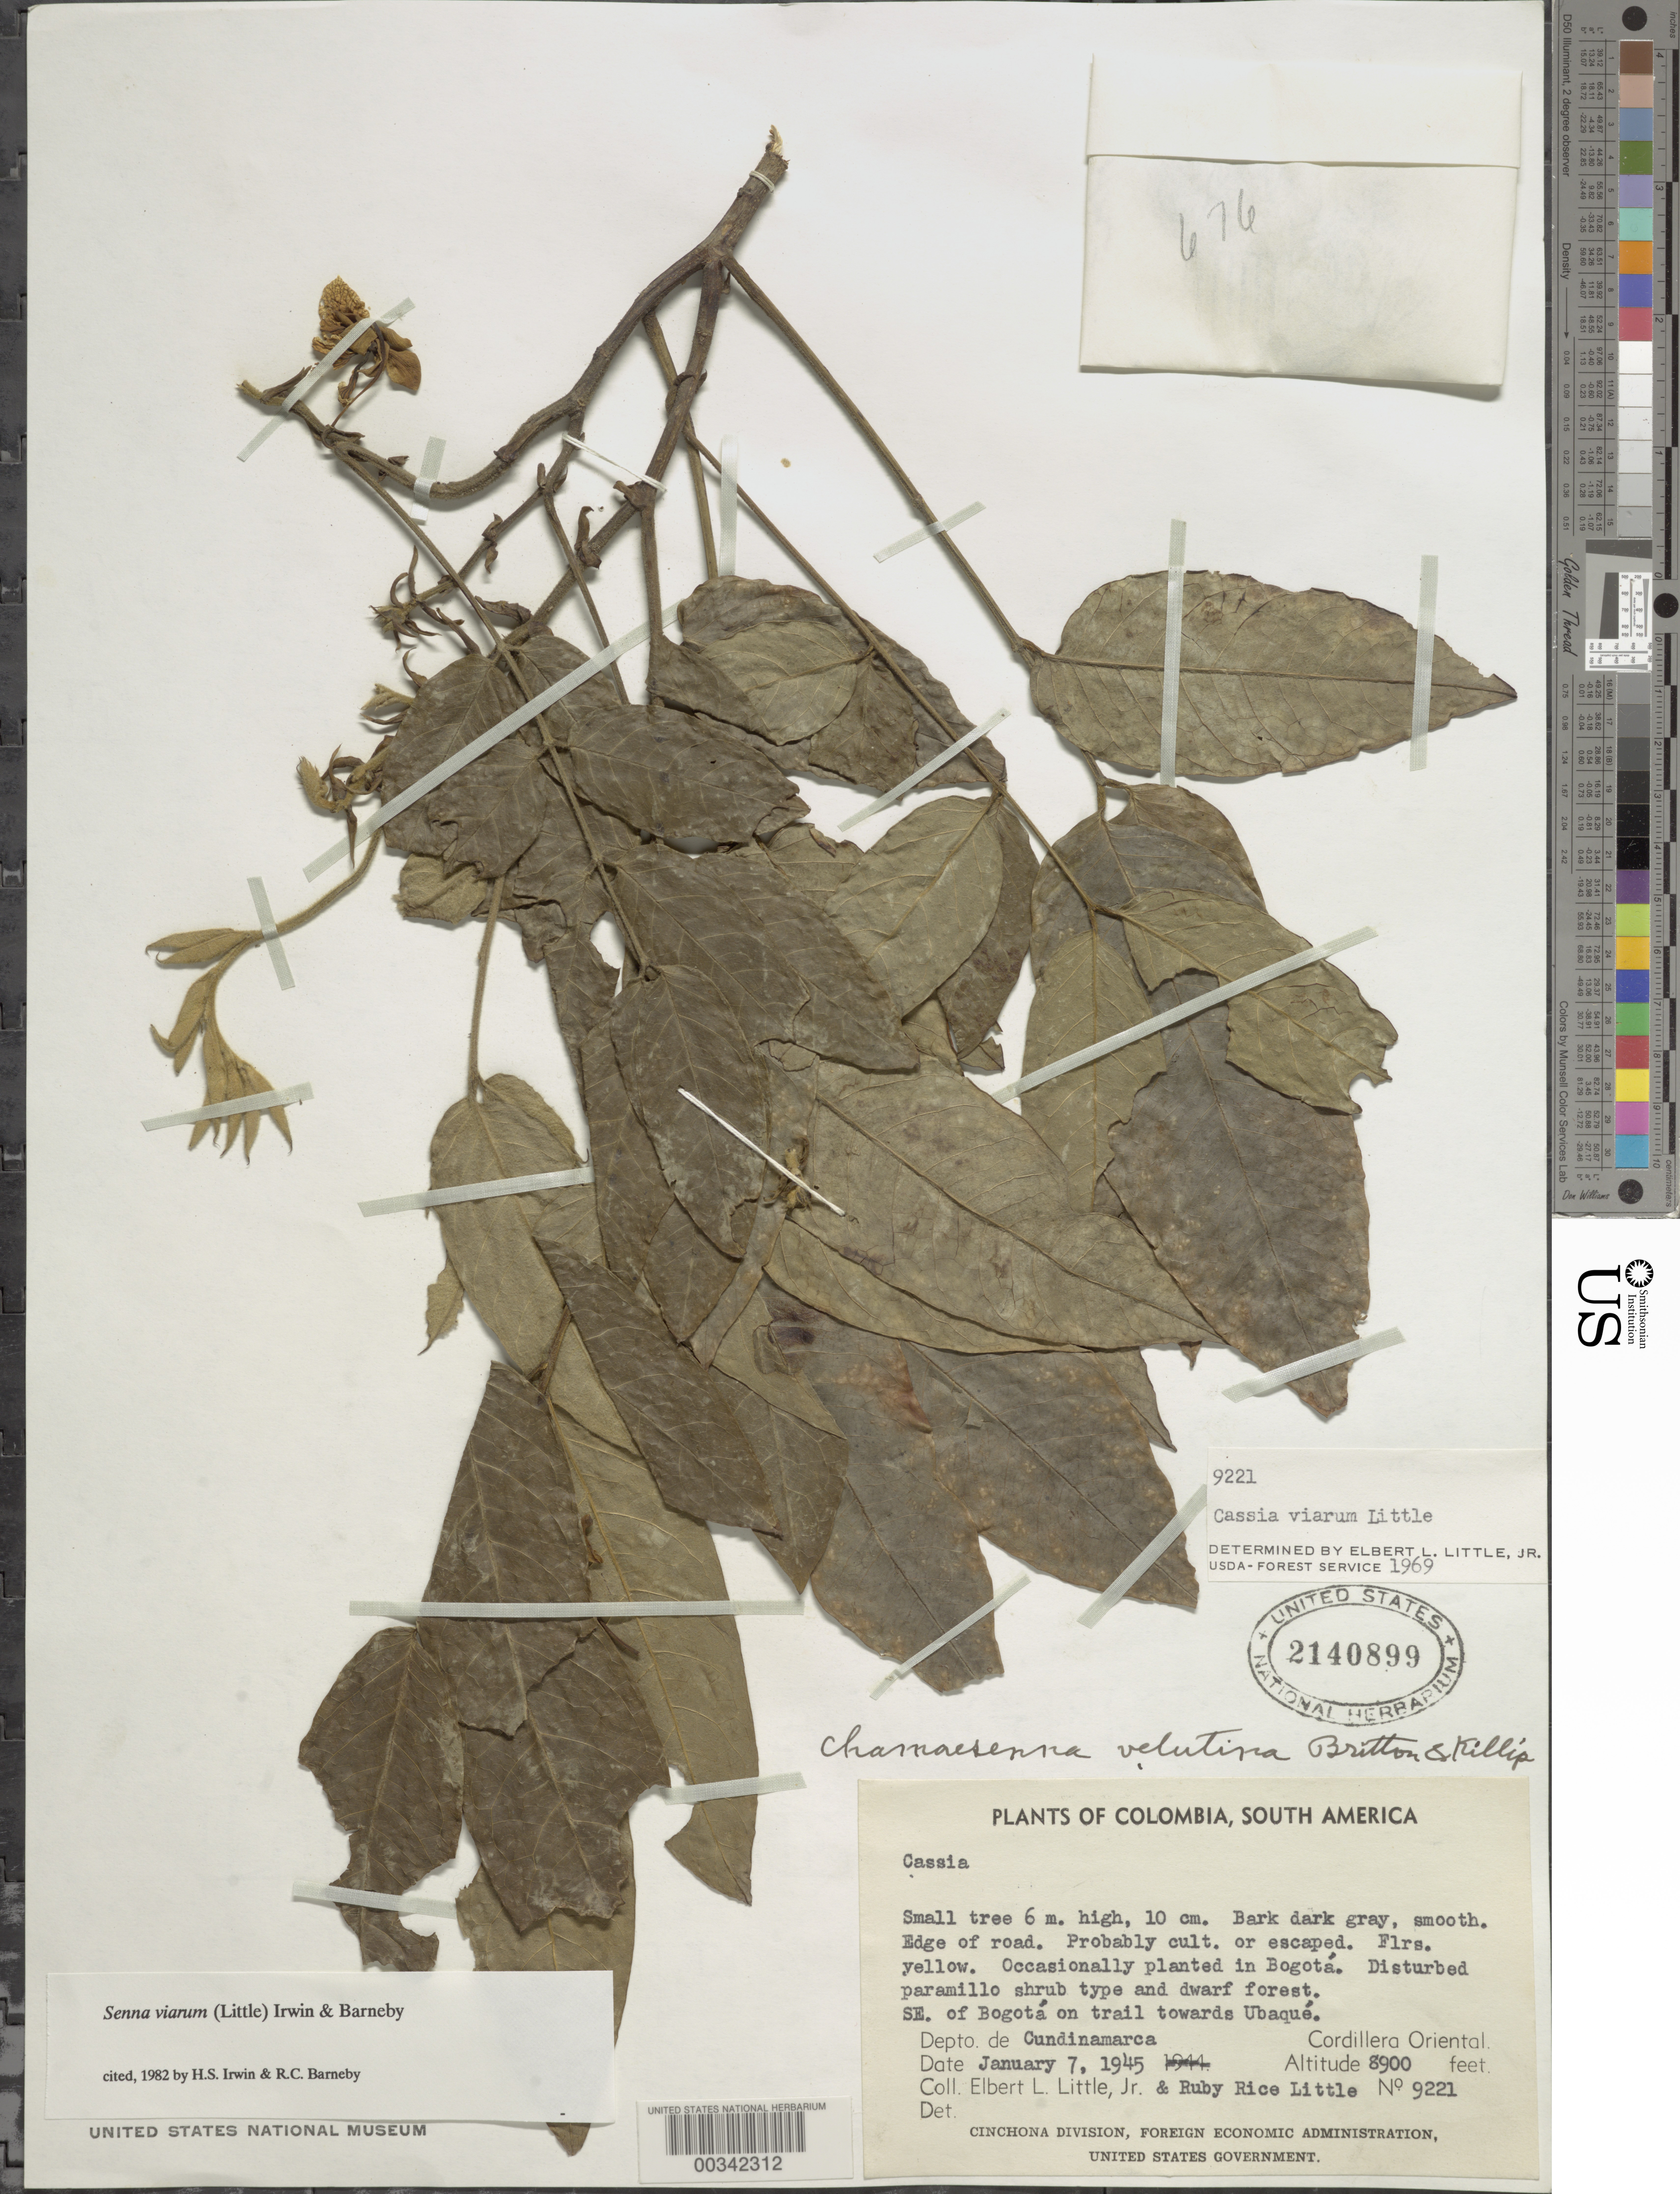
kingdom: Plantae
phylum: Tracheophyta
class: Magnoliopsida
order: Fabales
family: Fabaceae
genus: Senna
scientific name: Senna viarum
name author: (Little) H.S. Irwin & Barneby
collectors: E. L. Little & R. R. Little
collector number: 9221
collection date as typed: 07 Jan 1945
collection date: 1945-01-07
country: Colombia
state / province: Cundinamarca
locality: SE of Bogota on Trail towards Ubaque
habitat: Disturbed paramillo shrub type and dwarf forest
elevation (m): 2713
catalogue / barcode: US 2140899